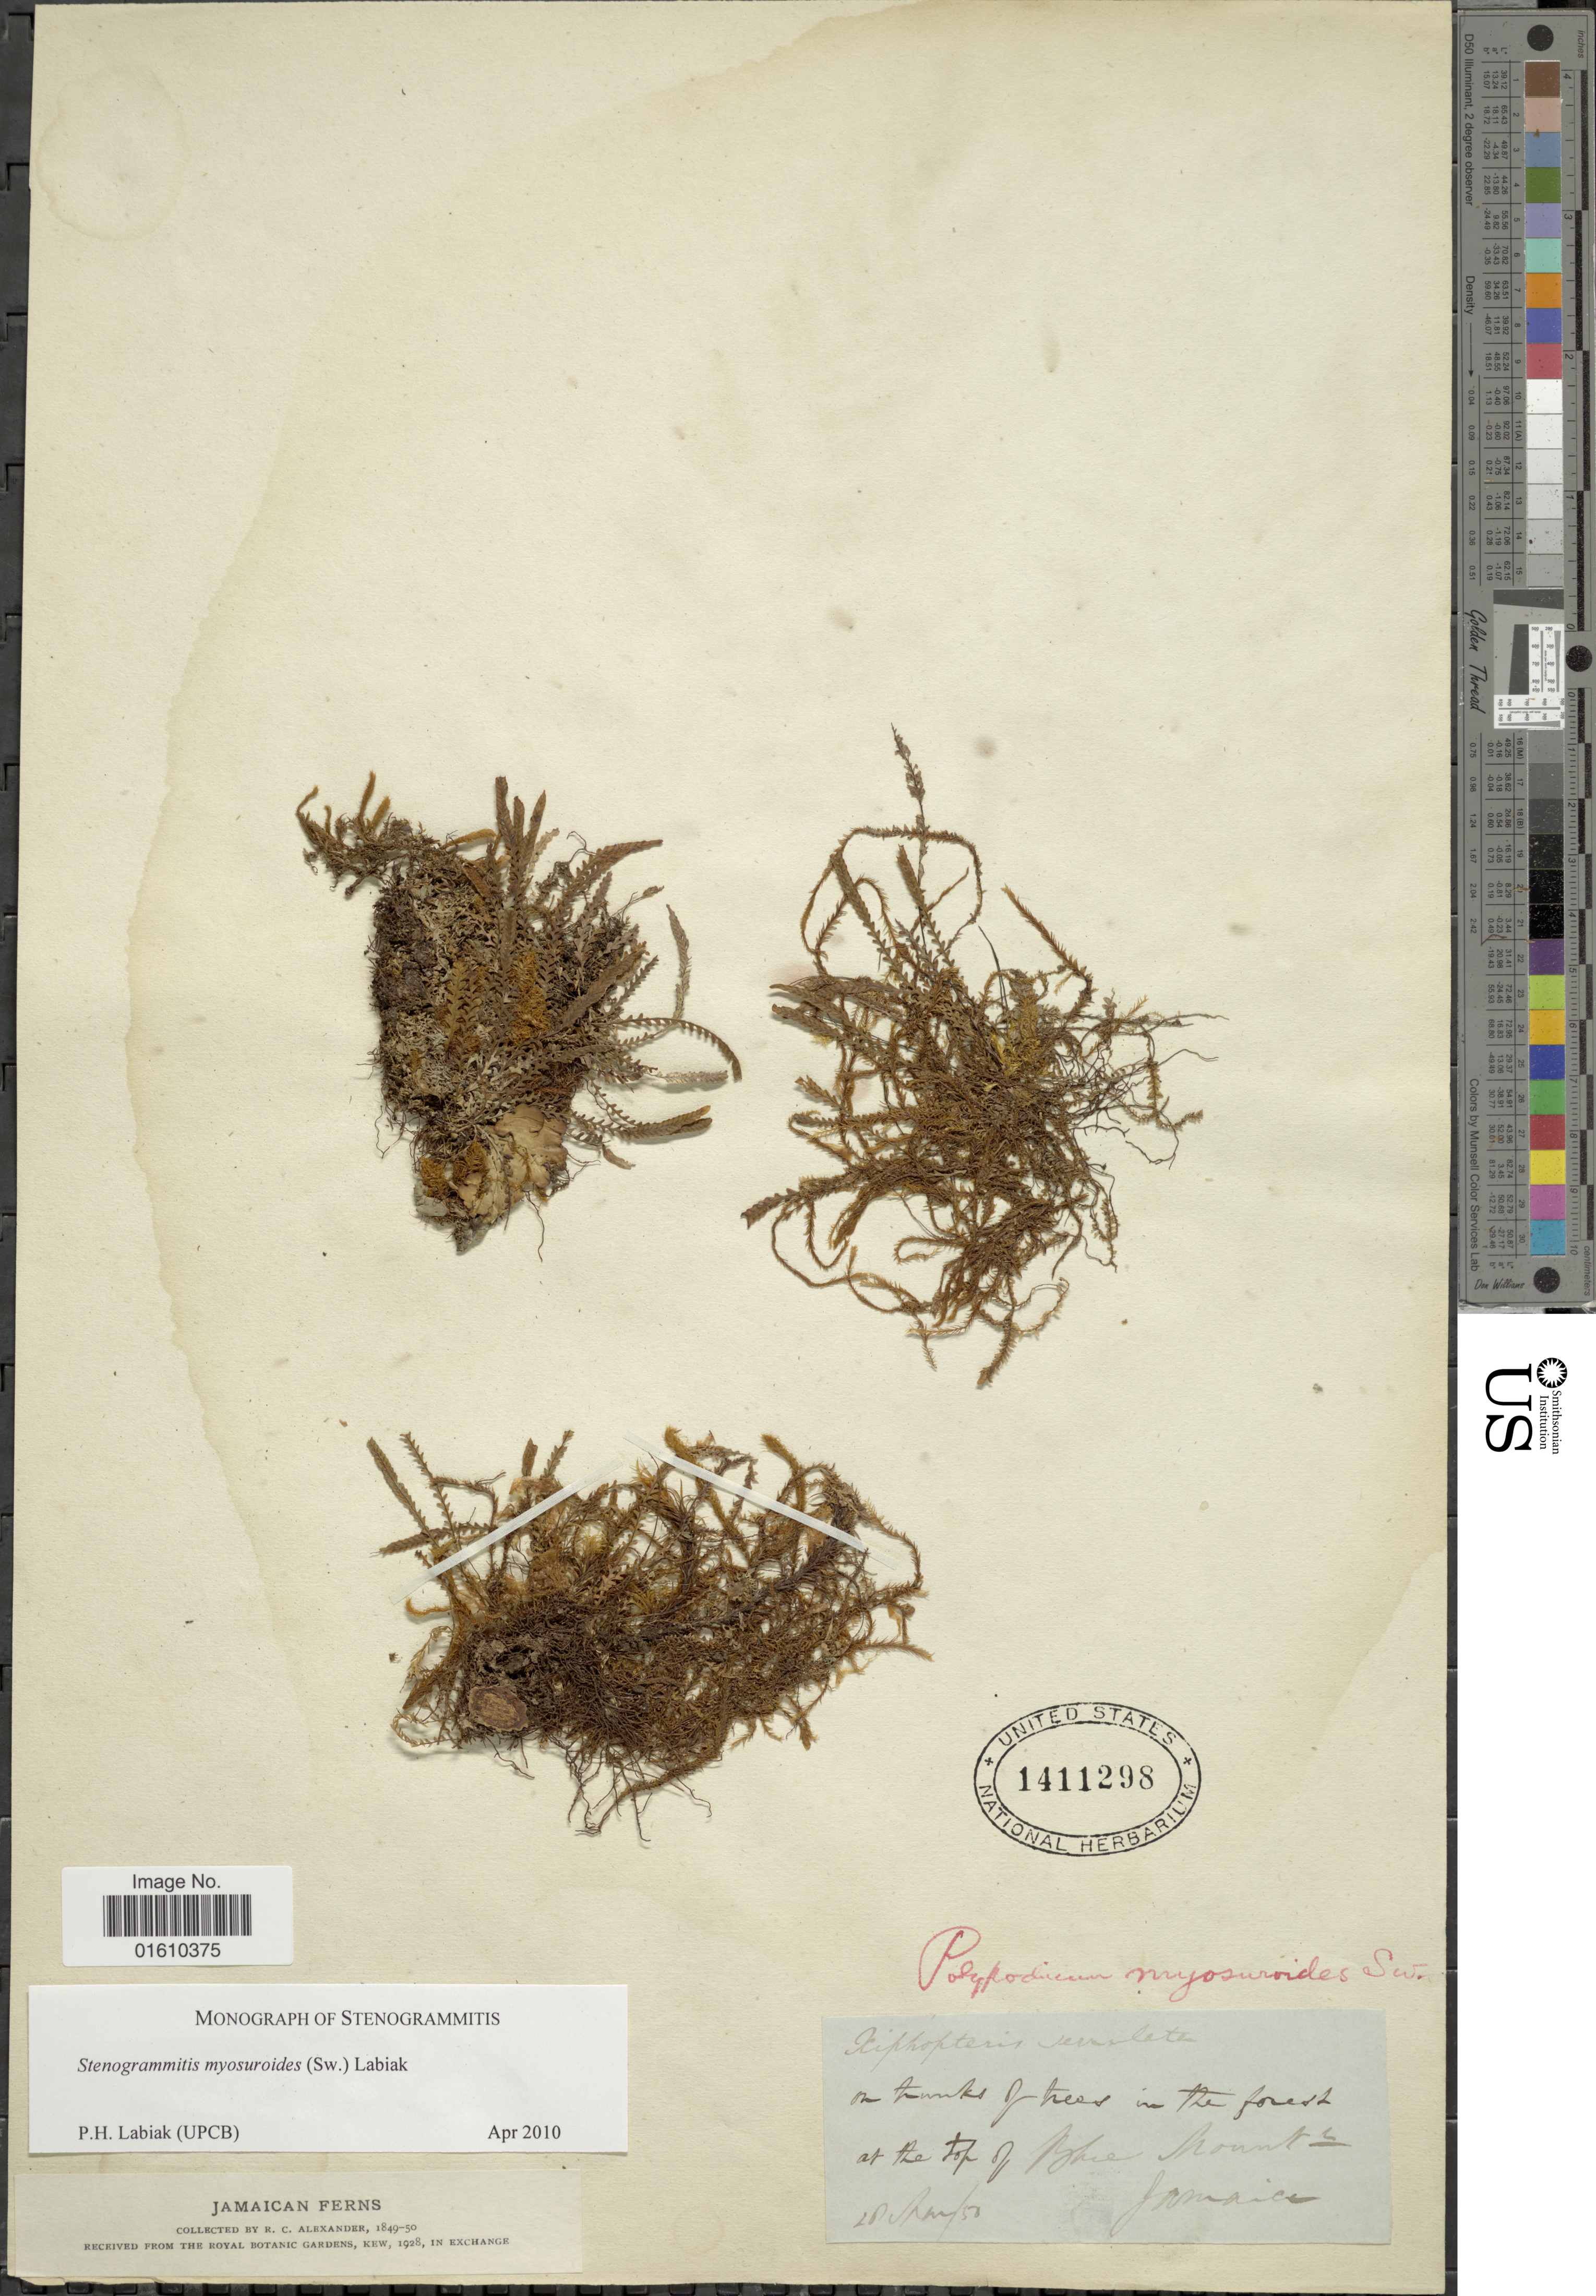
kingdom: Plantae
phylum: Tracheophyta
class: Polypodiopsida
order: Polypodiales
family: Polypodiaceae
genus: Stenogrammitis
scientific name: Stenogrammitis myosuroides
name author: (Sw.) Labiak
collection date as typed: Transcribed d/m/y: 28/4/50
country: Jamaica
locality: At the top of Blue Mountains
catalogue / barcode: US 1411298